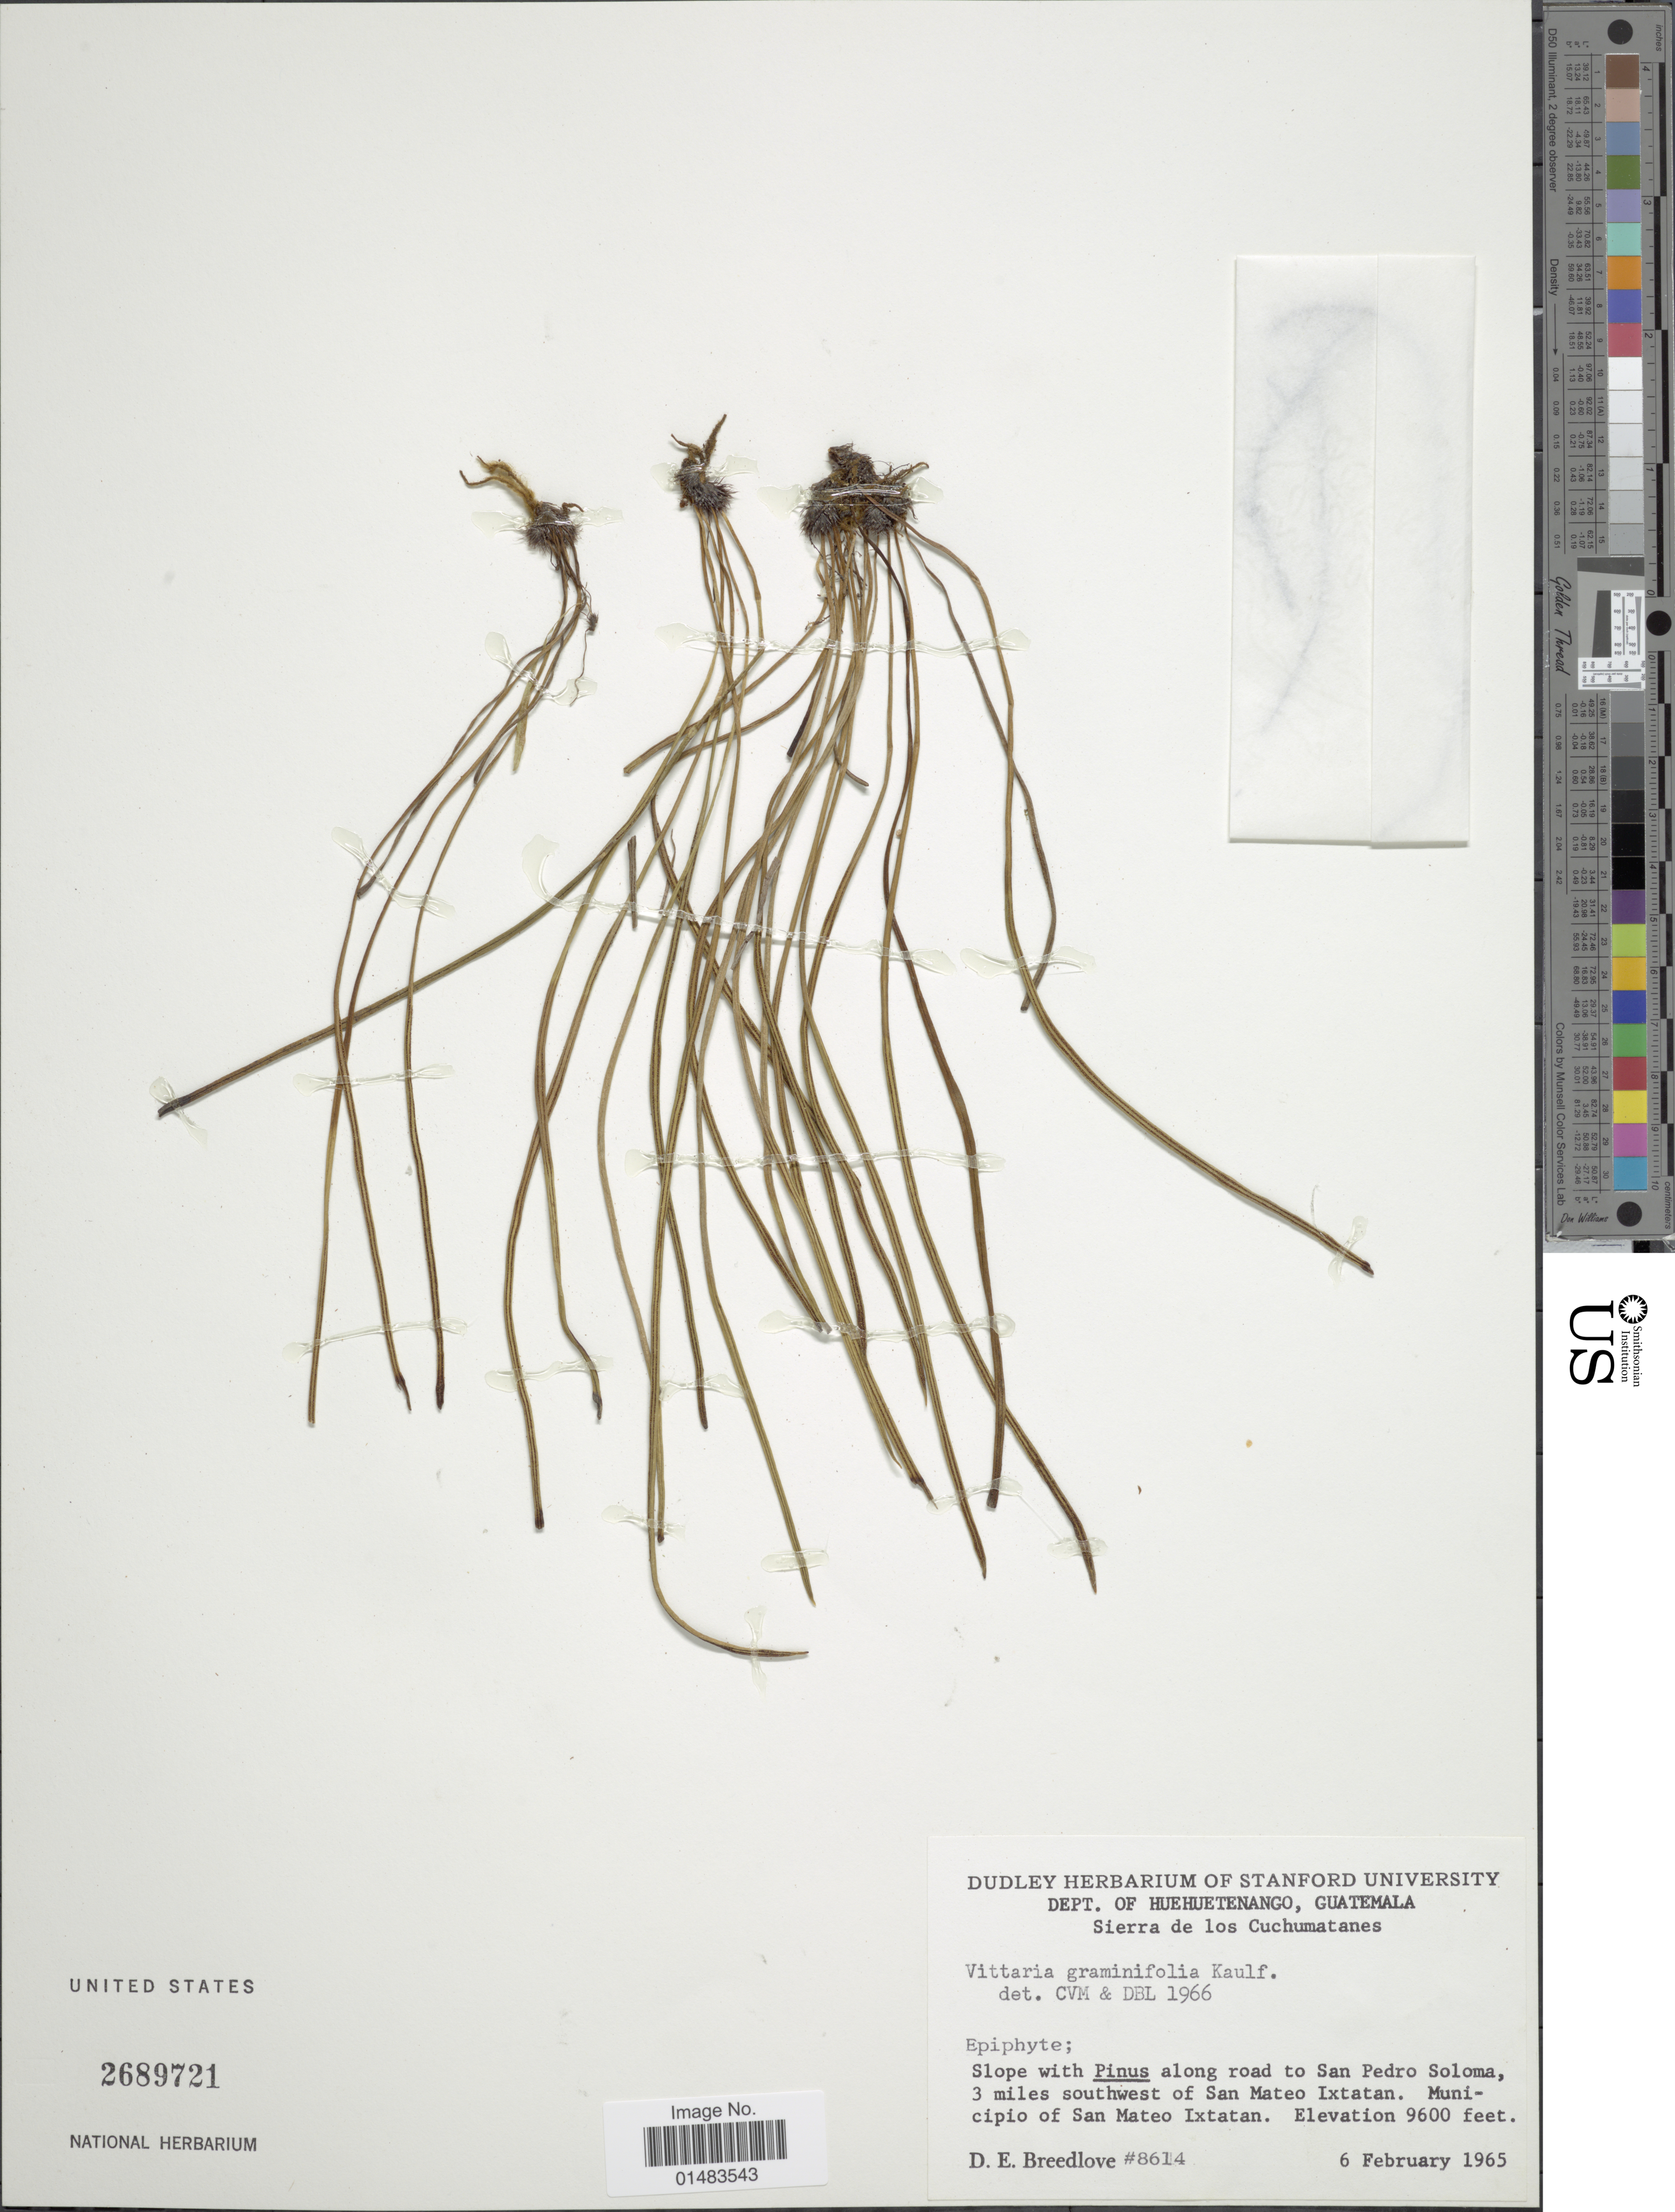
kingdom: Plantae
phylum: Tracheophyta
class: Polypodiopsida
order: Polypodiales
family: Pteridaceae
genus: Vittaria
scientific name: Vittaria graminifolia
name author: Kaulf.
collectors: D. E. Breedlove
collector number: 8614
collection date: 1965-02-06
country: Guatemala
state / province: Huehuetenango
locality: Sierra de los Cuchumatanes, Epiphyte; Slope with Pinus along road to San Pedro Soloma, 3 miles southwest of San Mateo Ixtatan. Municipio of San Mateo Ixtatan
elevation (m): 2926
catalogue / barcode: US 2689721